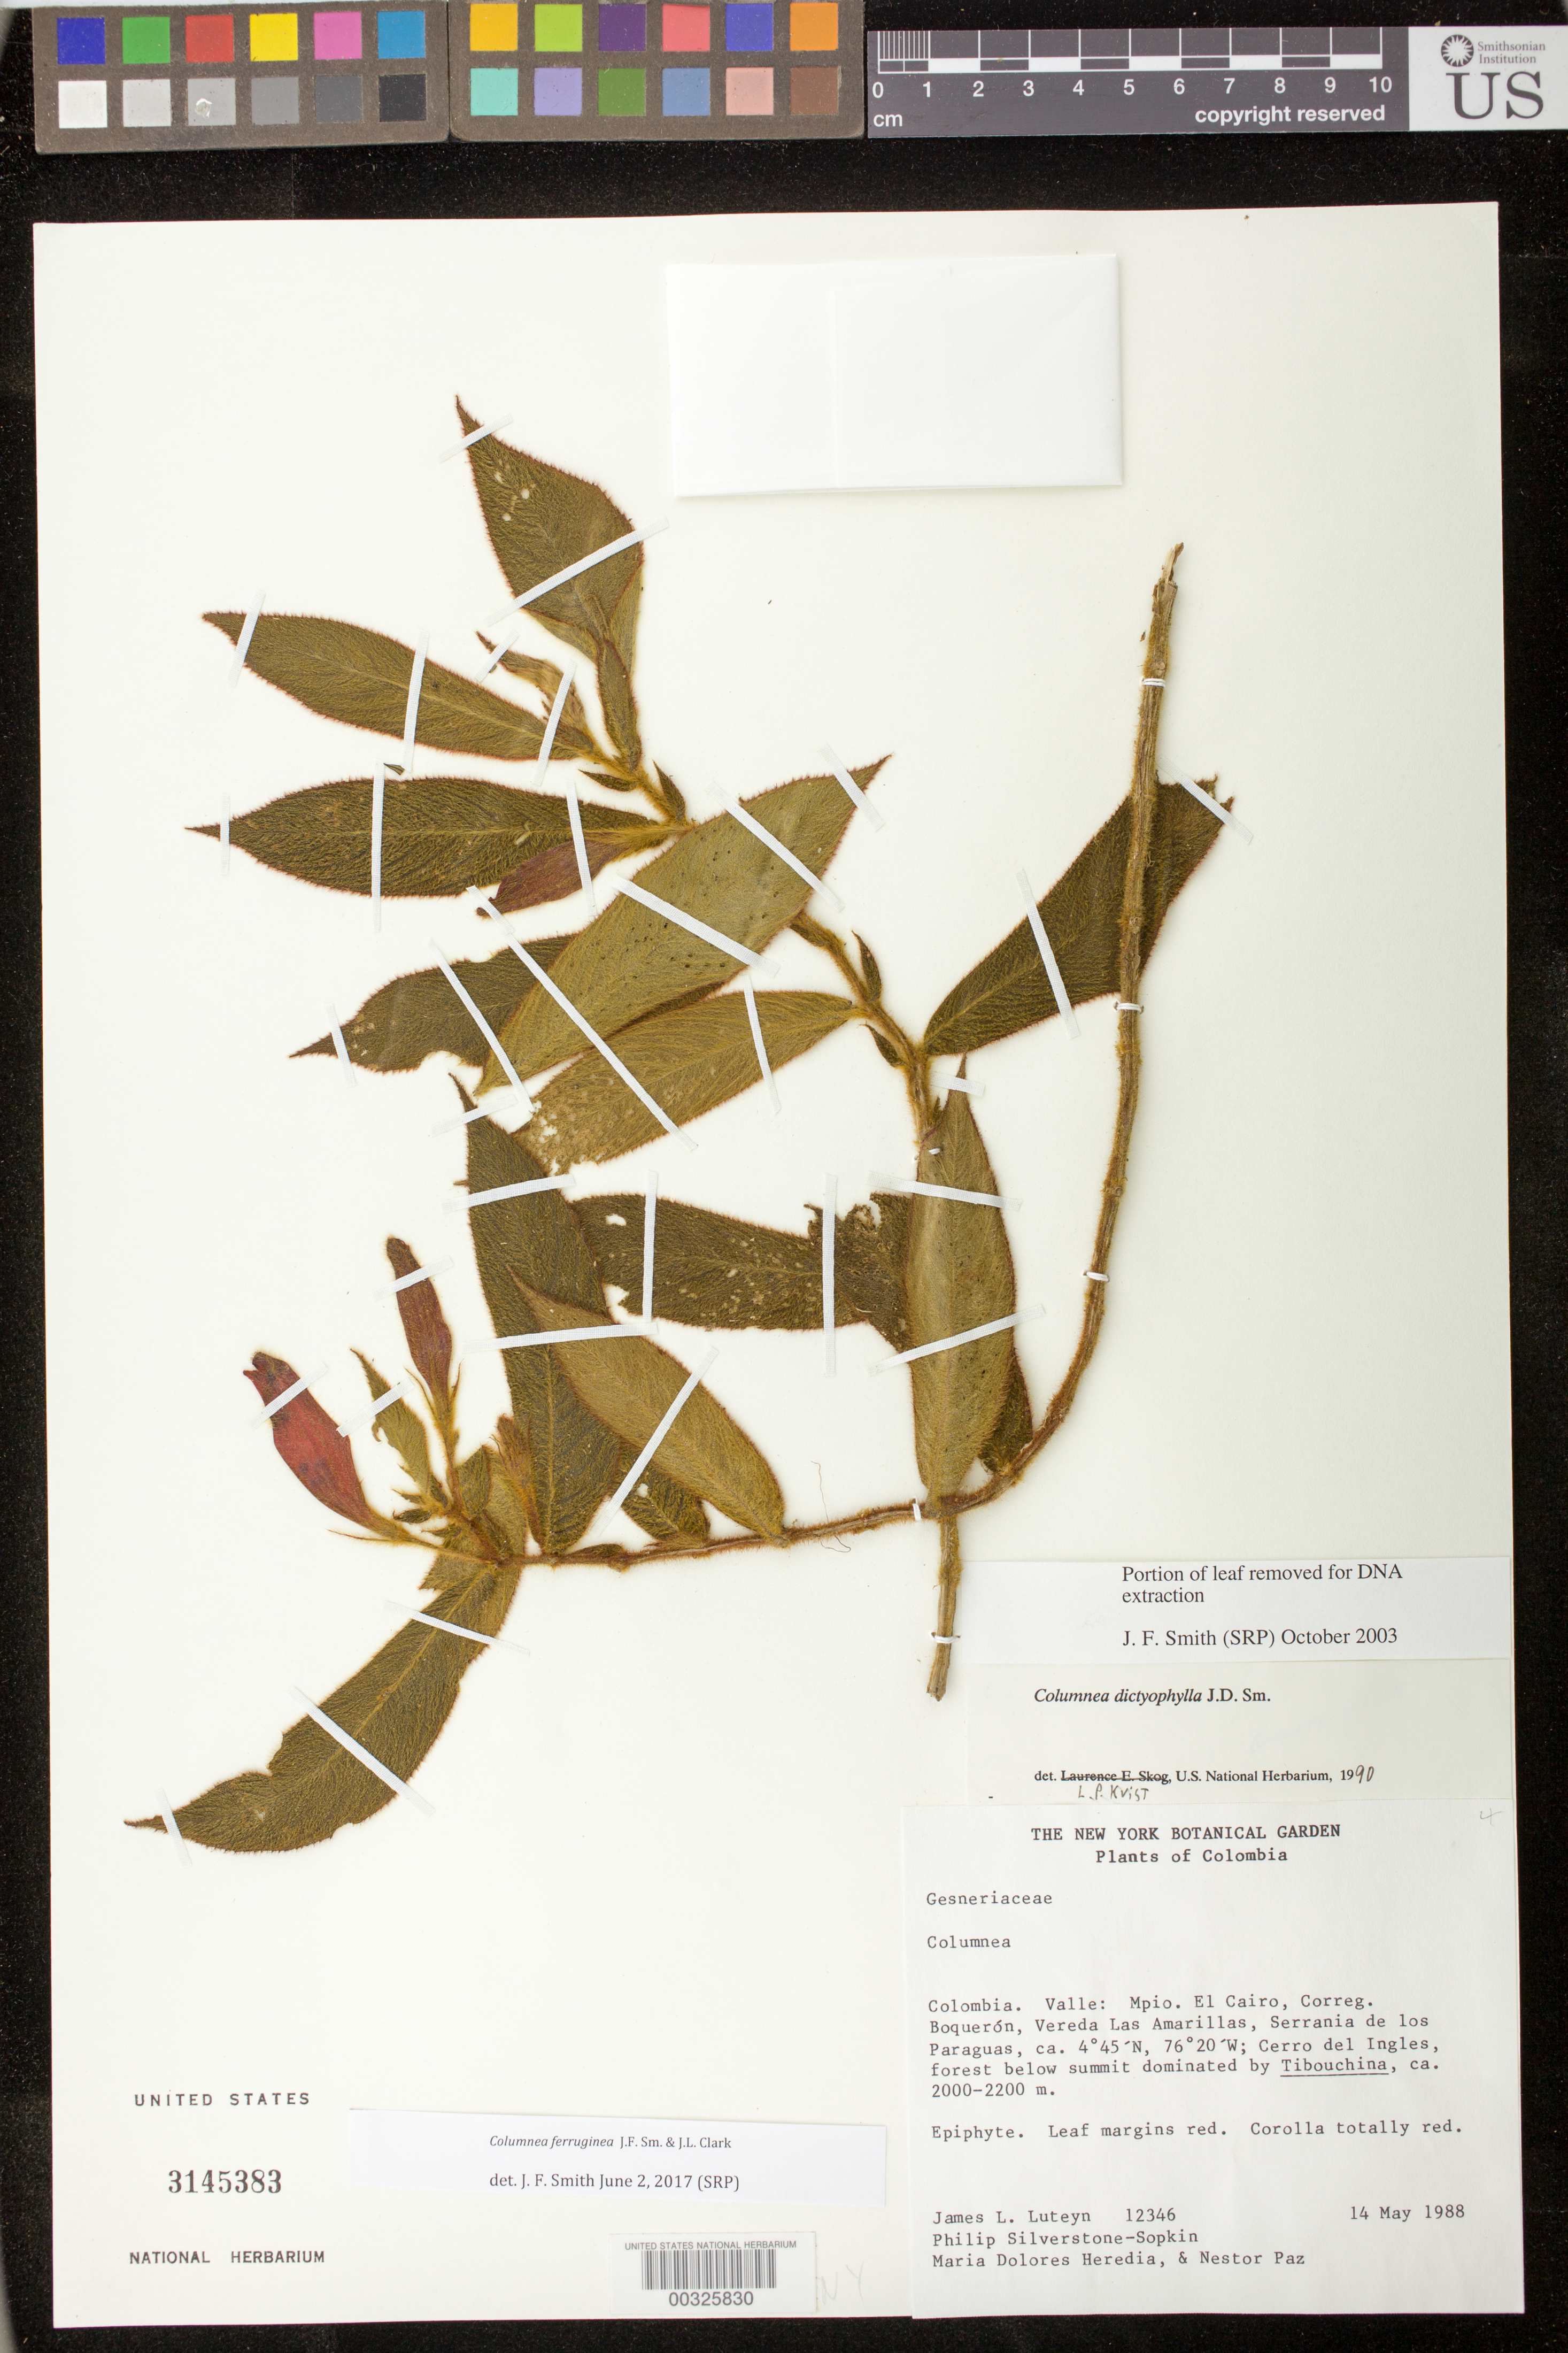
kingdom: Plantae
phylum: Tracheophyta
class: Magnoliopsida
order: Lamiales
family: Gesneriaceae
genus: Columnea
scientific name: Columnea ferruginea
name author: J.F. Sm. & J.L. Clark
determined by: Smith, J. F.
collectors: J. L. Luteyn, P. A. Silverstone-Sopkin, M. Heredia & N. Paz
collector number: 12346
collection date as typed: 14 May 1988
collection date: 1988-05-14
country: Colombia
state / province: Valle del Cauca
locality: Mpio. El Cairo, correg. Boqueron, vereda Las Amarillas, Serrania de los Paraguas, Cerro del Ingles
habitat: Forest below summit dominated by Tibouchina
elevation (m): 2000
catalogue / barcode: US 3145383